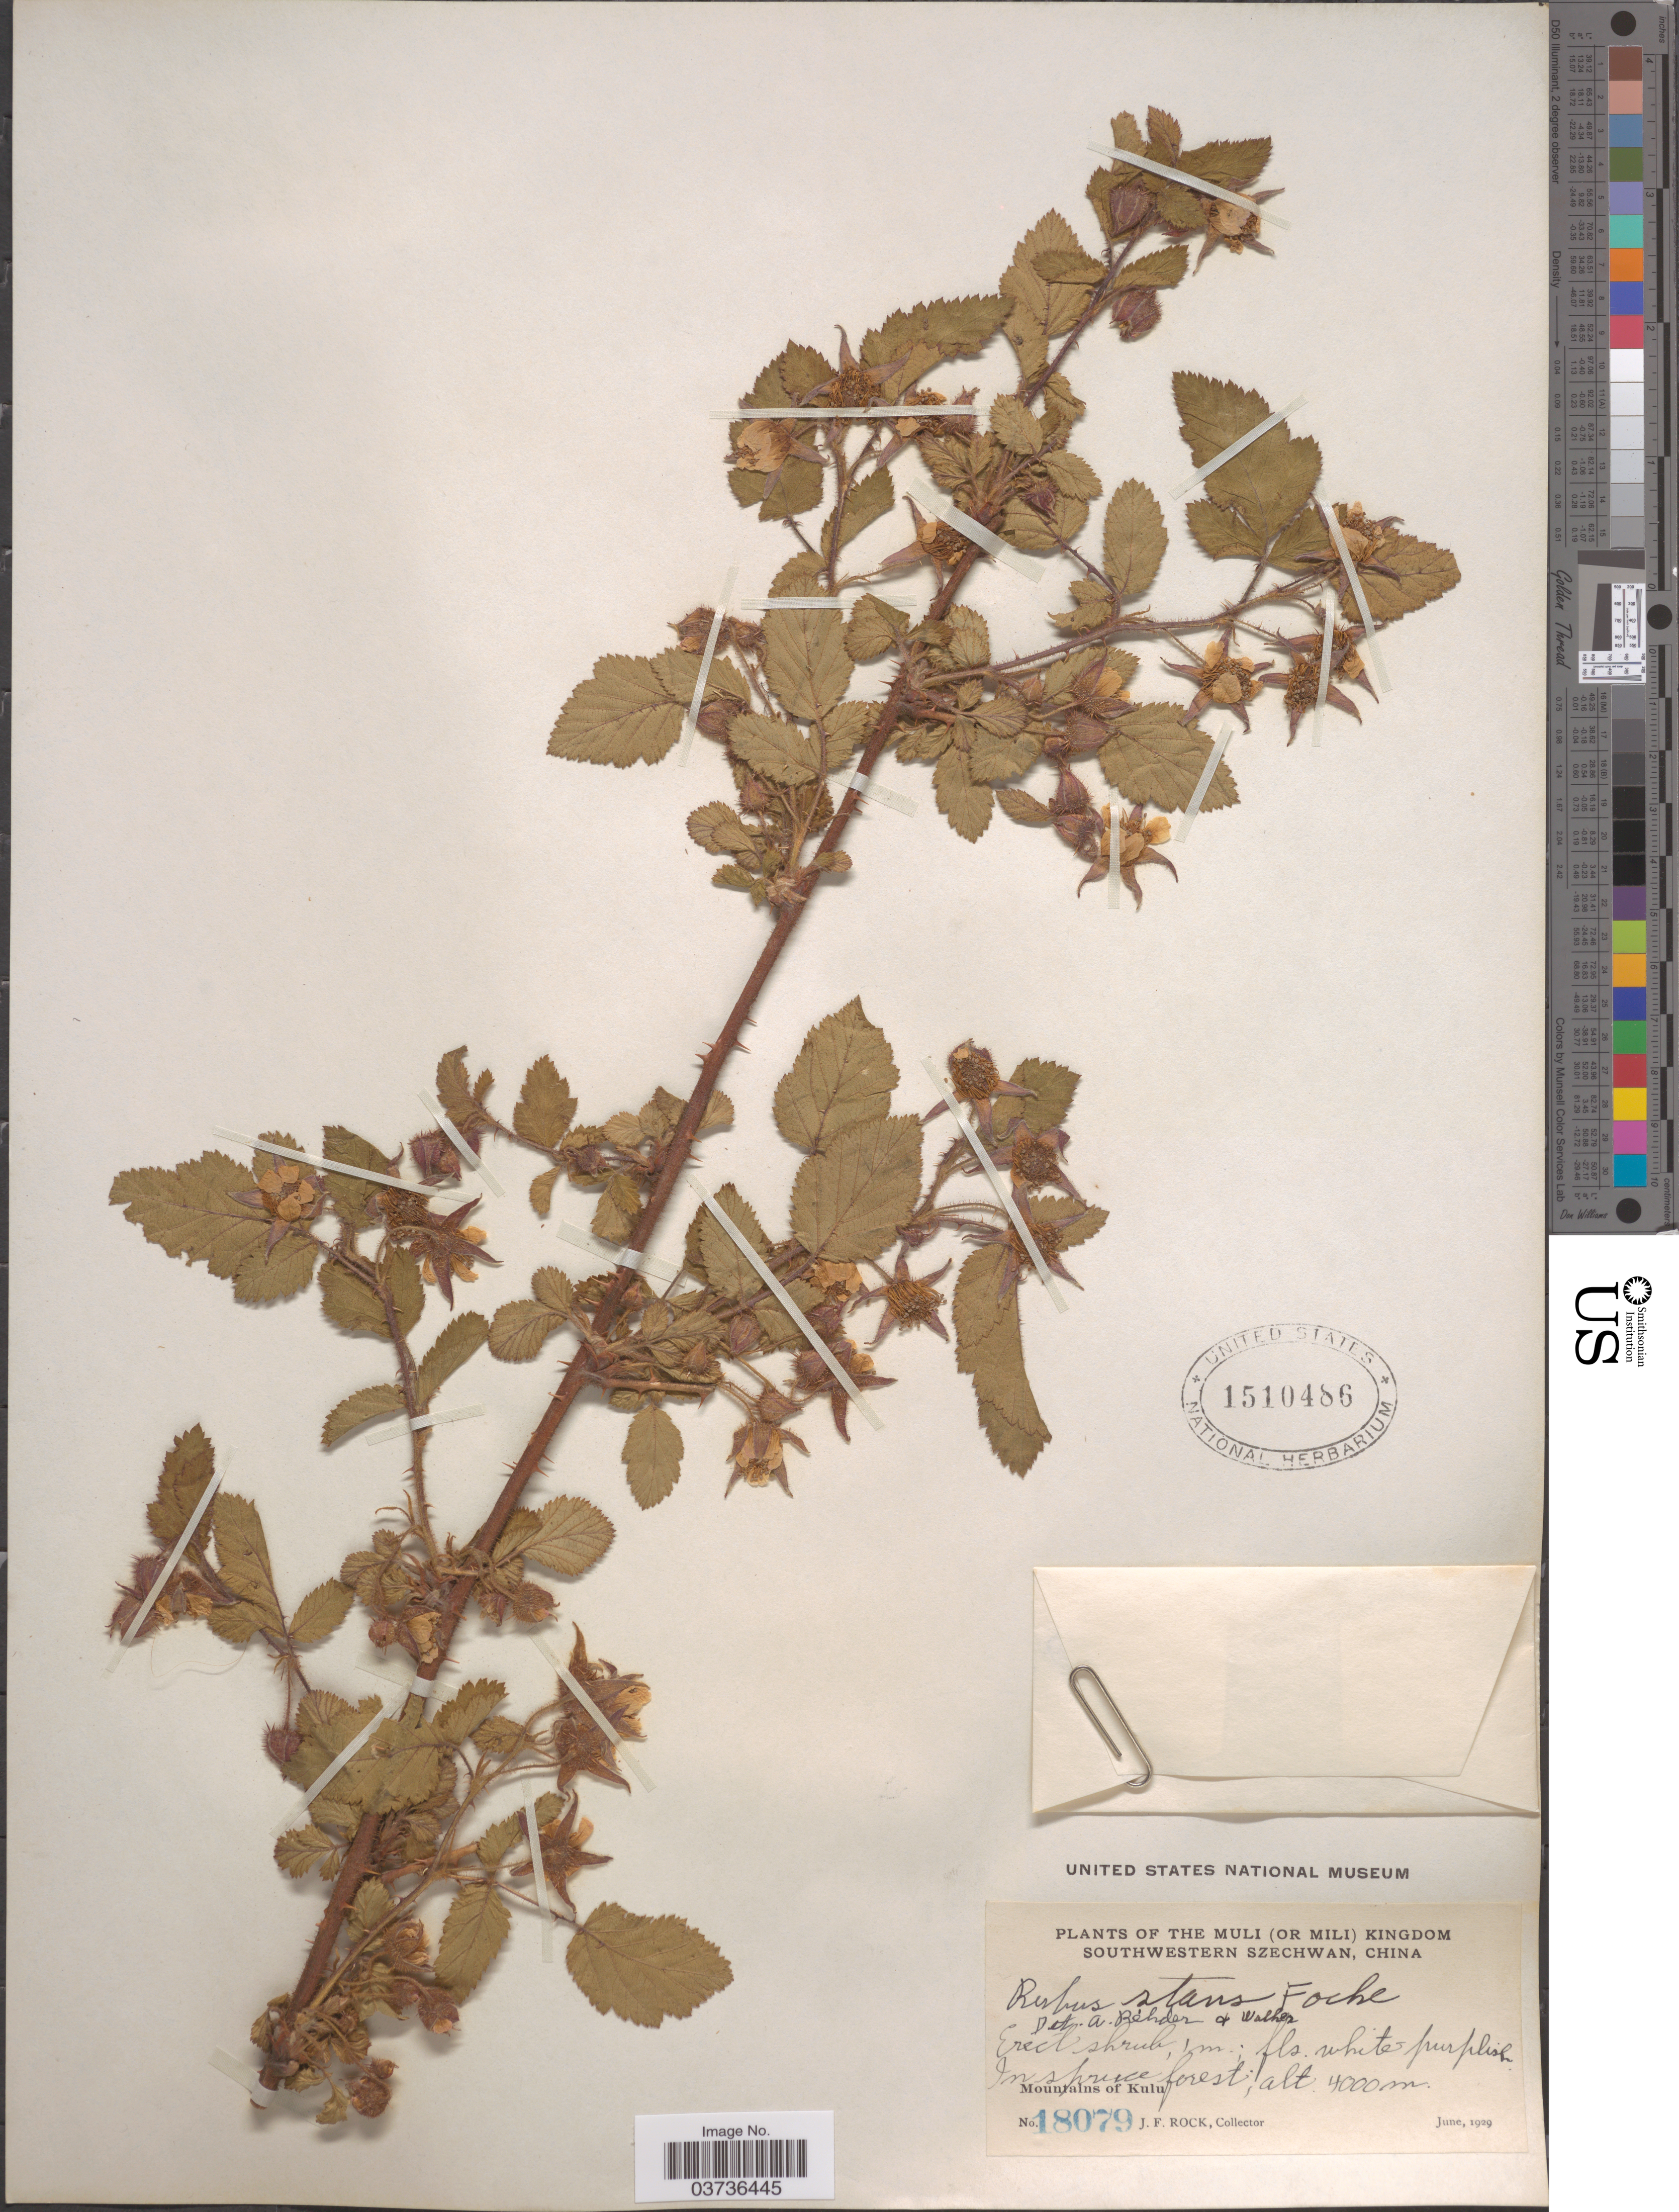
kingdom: Plantae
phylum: Tracheophyta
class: Magnoliopsida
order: Rosales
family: Rosaceae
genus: Rubus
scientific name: Rubus stans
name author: Focke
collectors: J. Rock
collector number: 18079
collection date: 1929-06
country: China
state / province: Sichuan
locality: The Muli (or Mili) Kingdom. Southwestern Szechwan. Mountains of Kulu.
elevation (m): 4000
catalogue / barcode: US 1510486